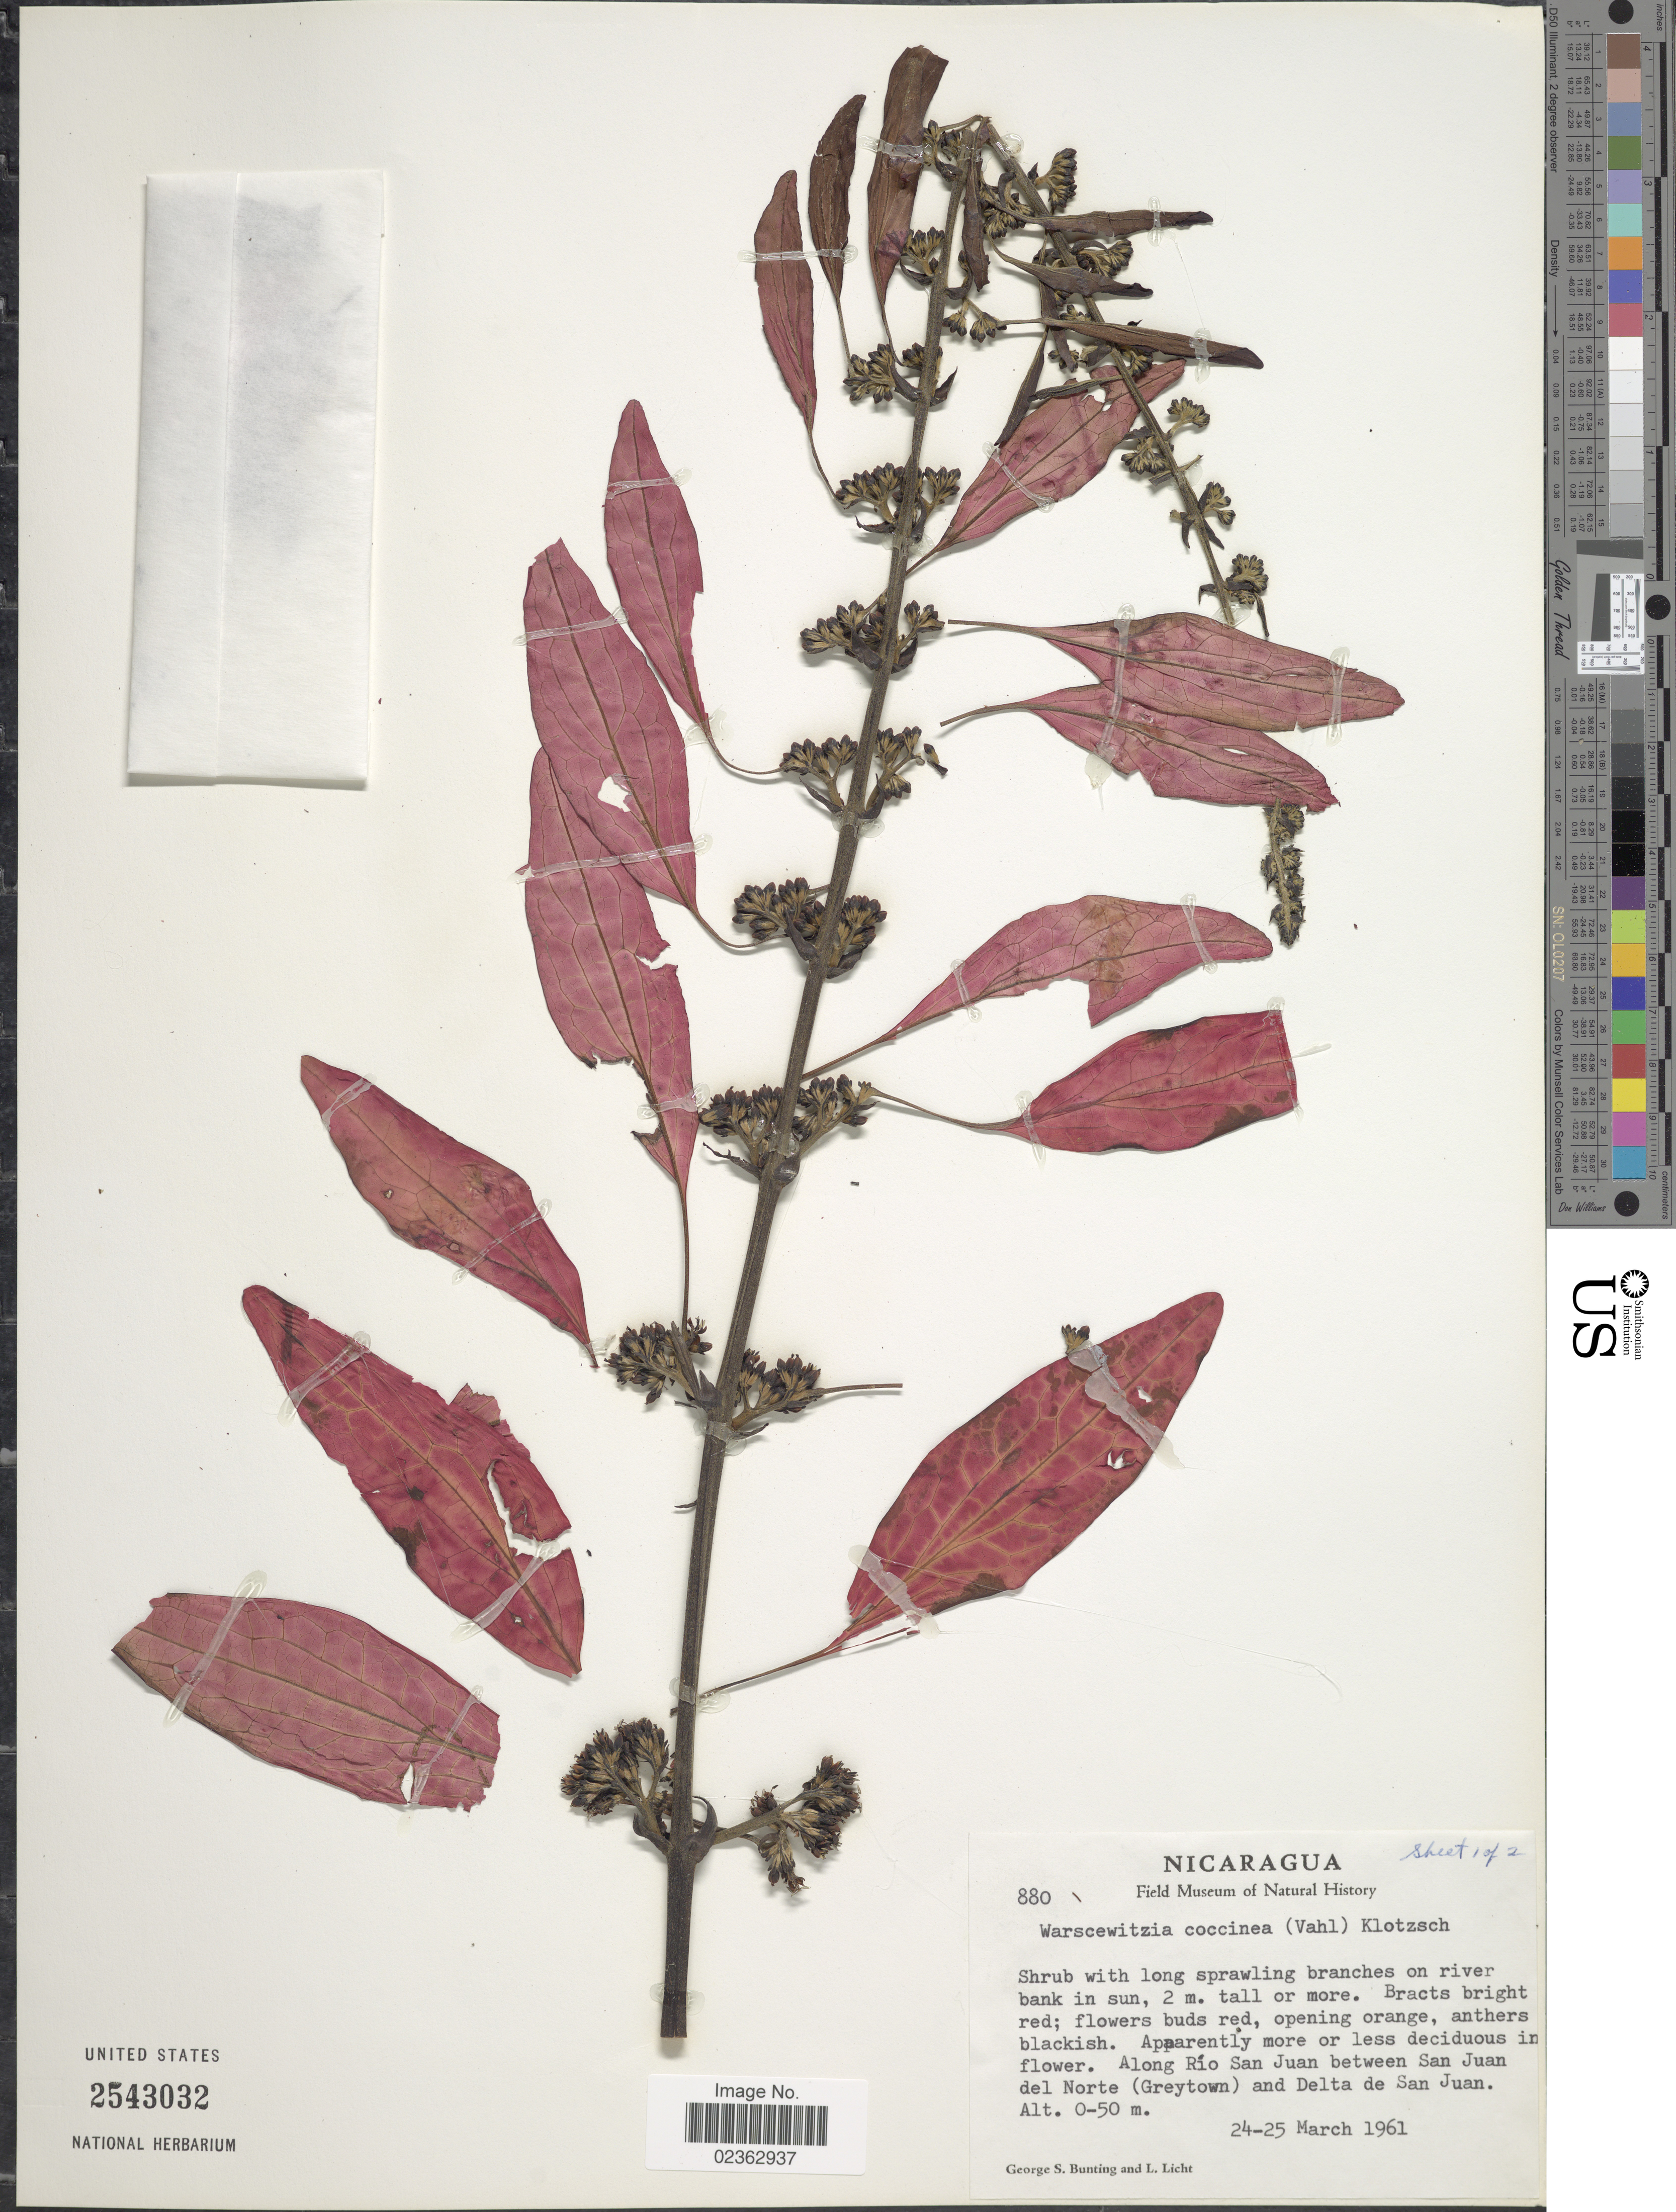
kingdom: Plantae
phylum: Tracheophyta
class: Magnoliopsida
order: Gentianales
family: Rubiaceae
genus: Warszewiczia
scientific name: Warszewiczia coccinea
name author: (Vahl) Klotzsch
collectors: G. S. Bunting & L. Licht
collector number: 880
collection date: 1961-03-24/1961-03-25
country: Nicaragua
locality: Along Rio San Juan between San Juan del Norte (Greytown) and Delta de San Juan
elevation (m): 0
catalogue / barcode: US 2543032